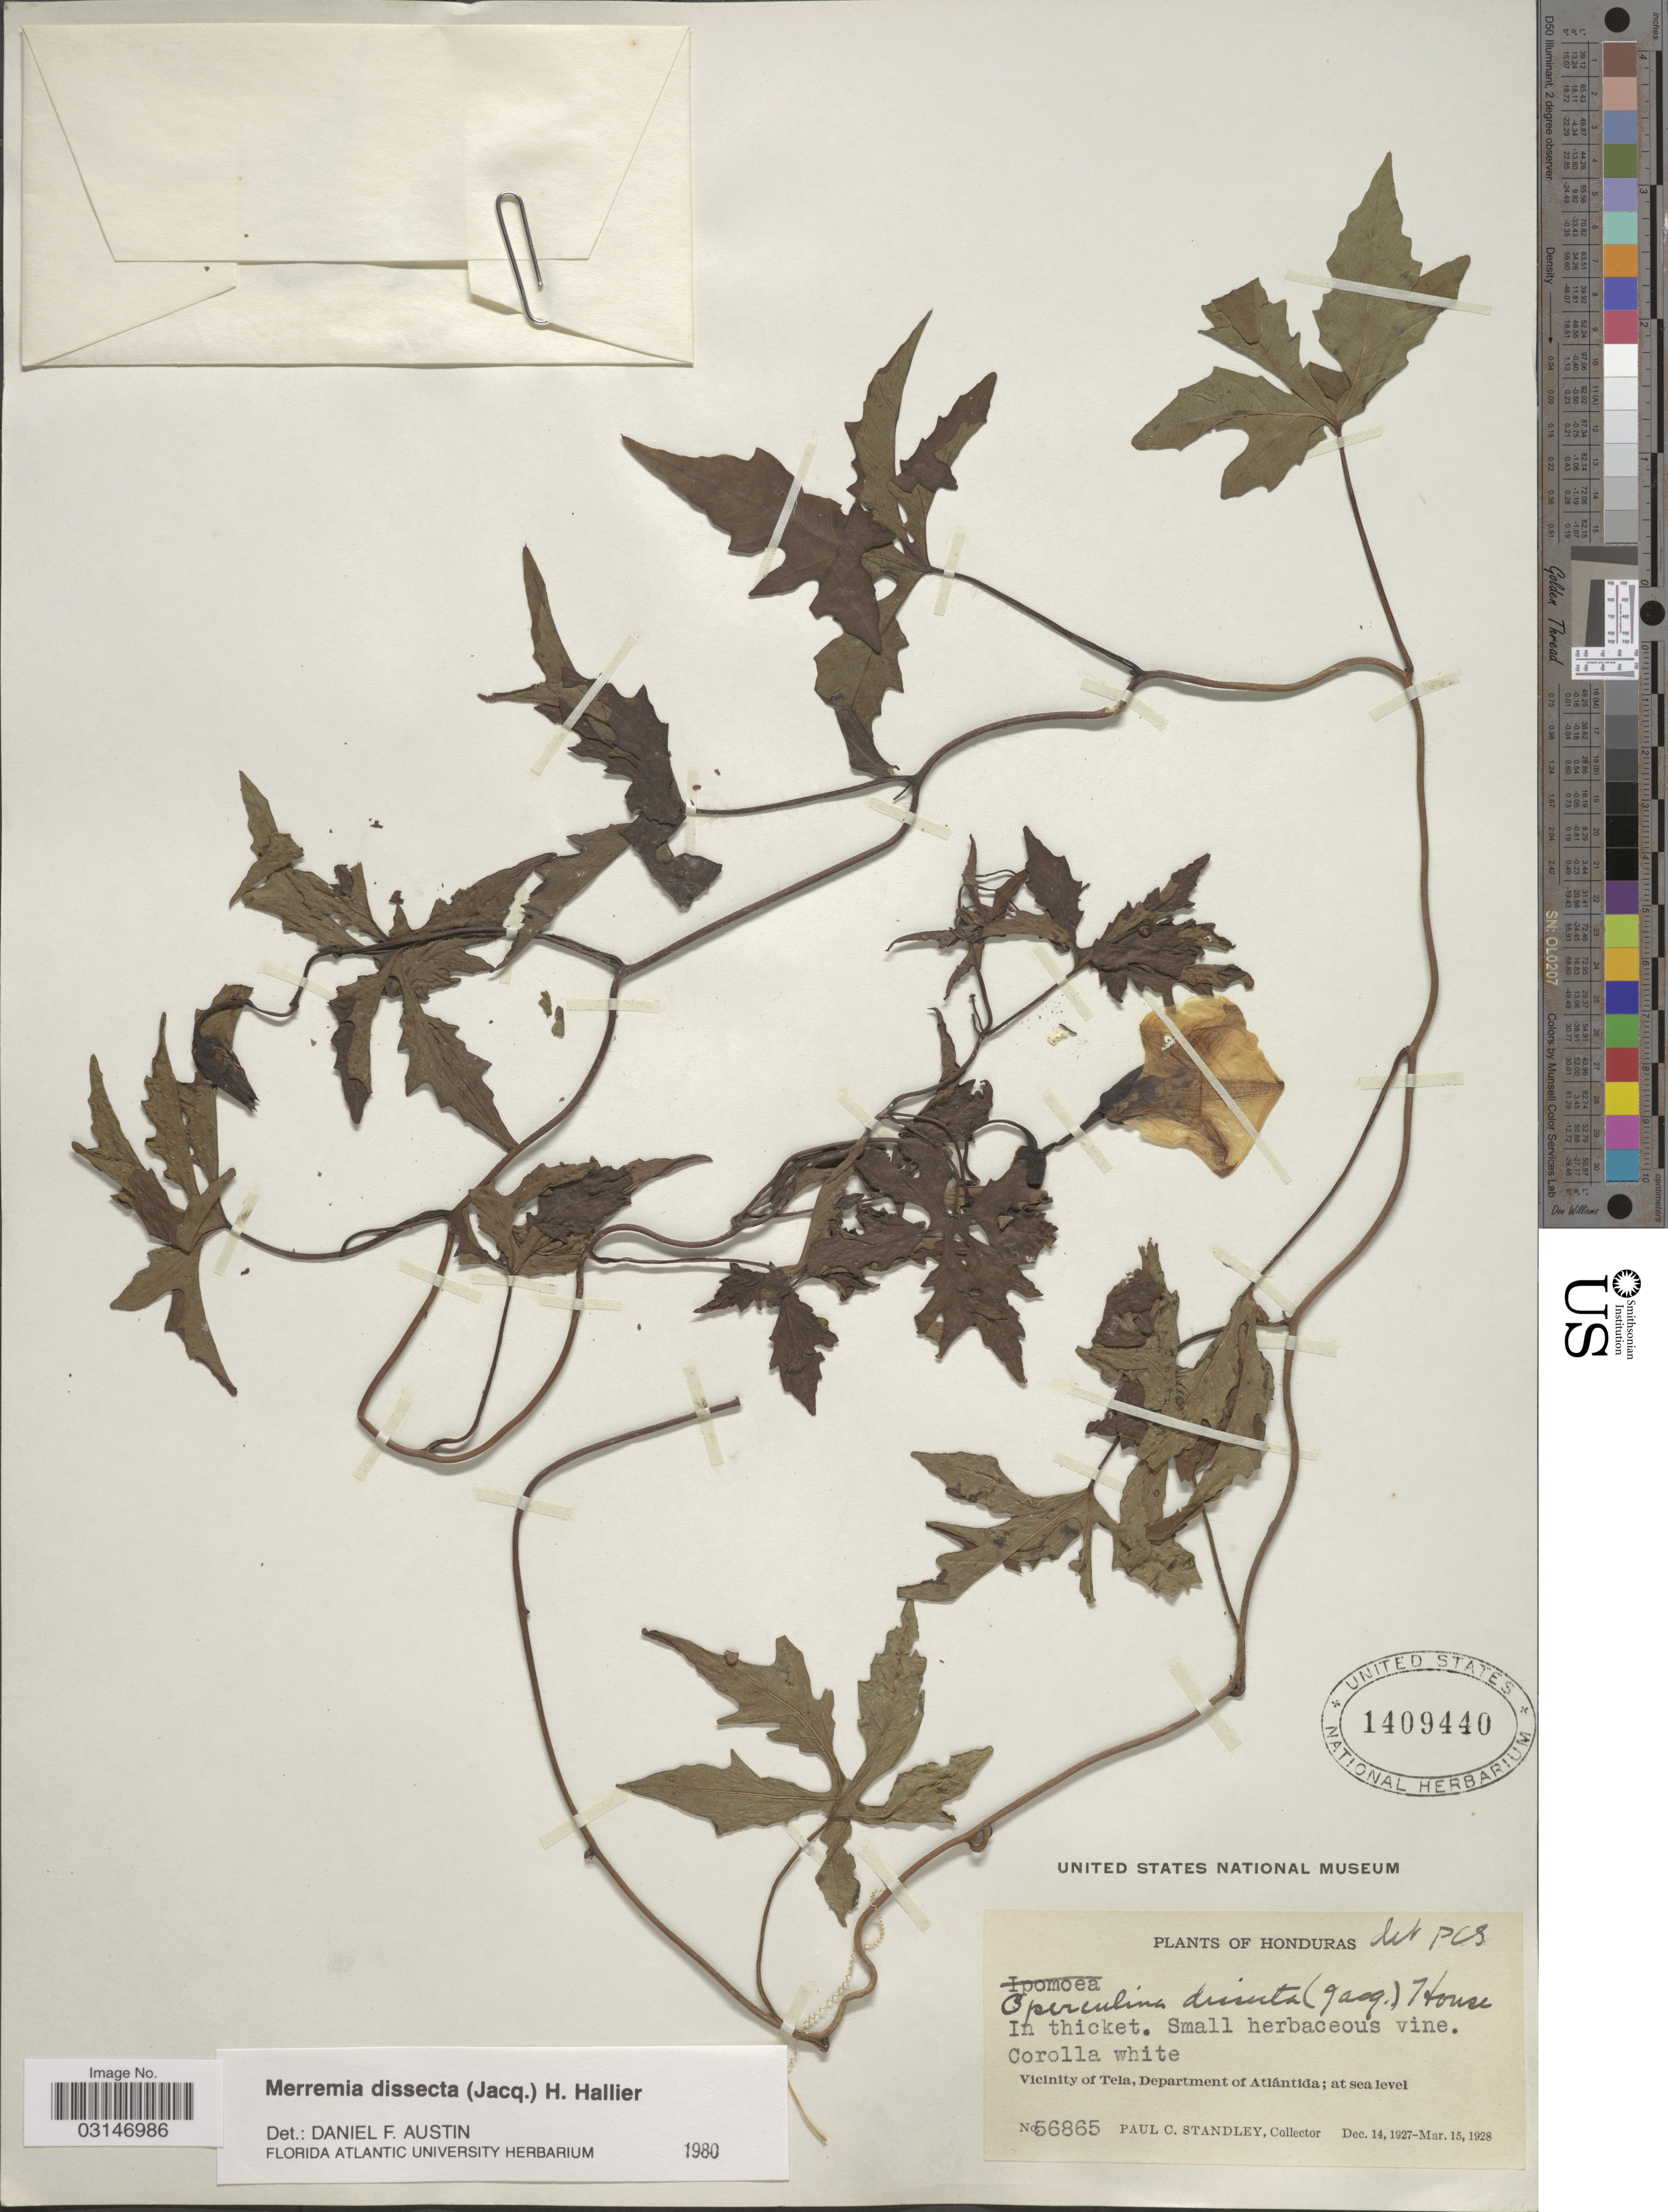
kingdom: Plantae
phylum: Tracheophyta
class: Magnoliopsida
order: Solanales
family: Convolvulaceae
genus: Distimake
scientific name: Distimake dissectus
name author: (Jacq.) A. R. Simões & Staples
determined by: Strong, Mark T., (BOT), Smithsonian Institution - National Museum of Natural History (UNITED STATES)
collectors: P. C. Standley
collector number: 56865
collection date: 1927-12-14/1928-03-15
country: Honduras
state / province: Atlántida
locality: Vicinity of Tela, Department of Atlántida.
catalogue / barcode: US 1409440